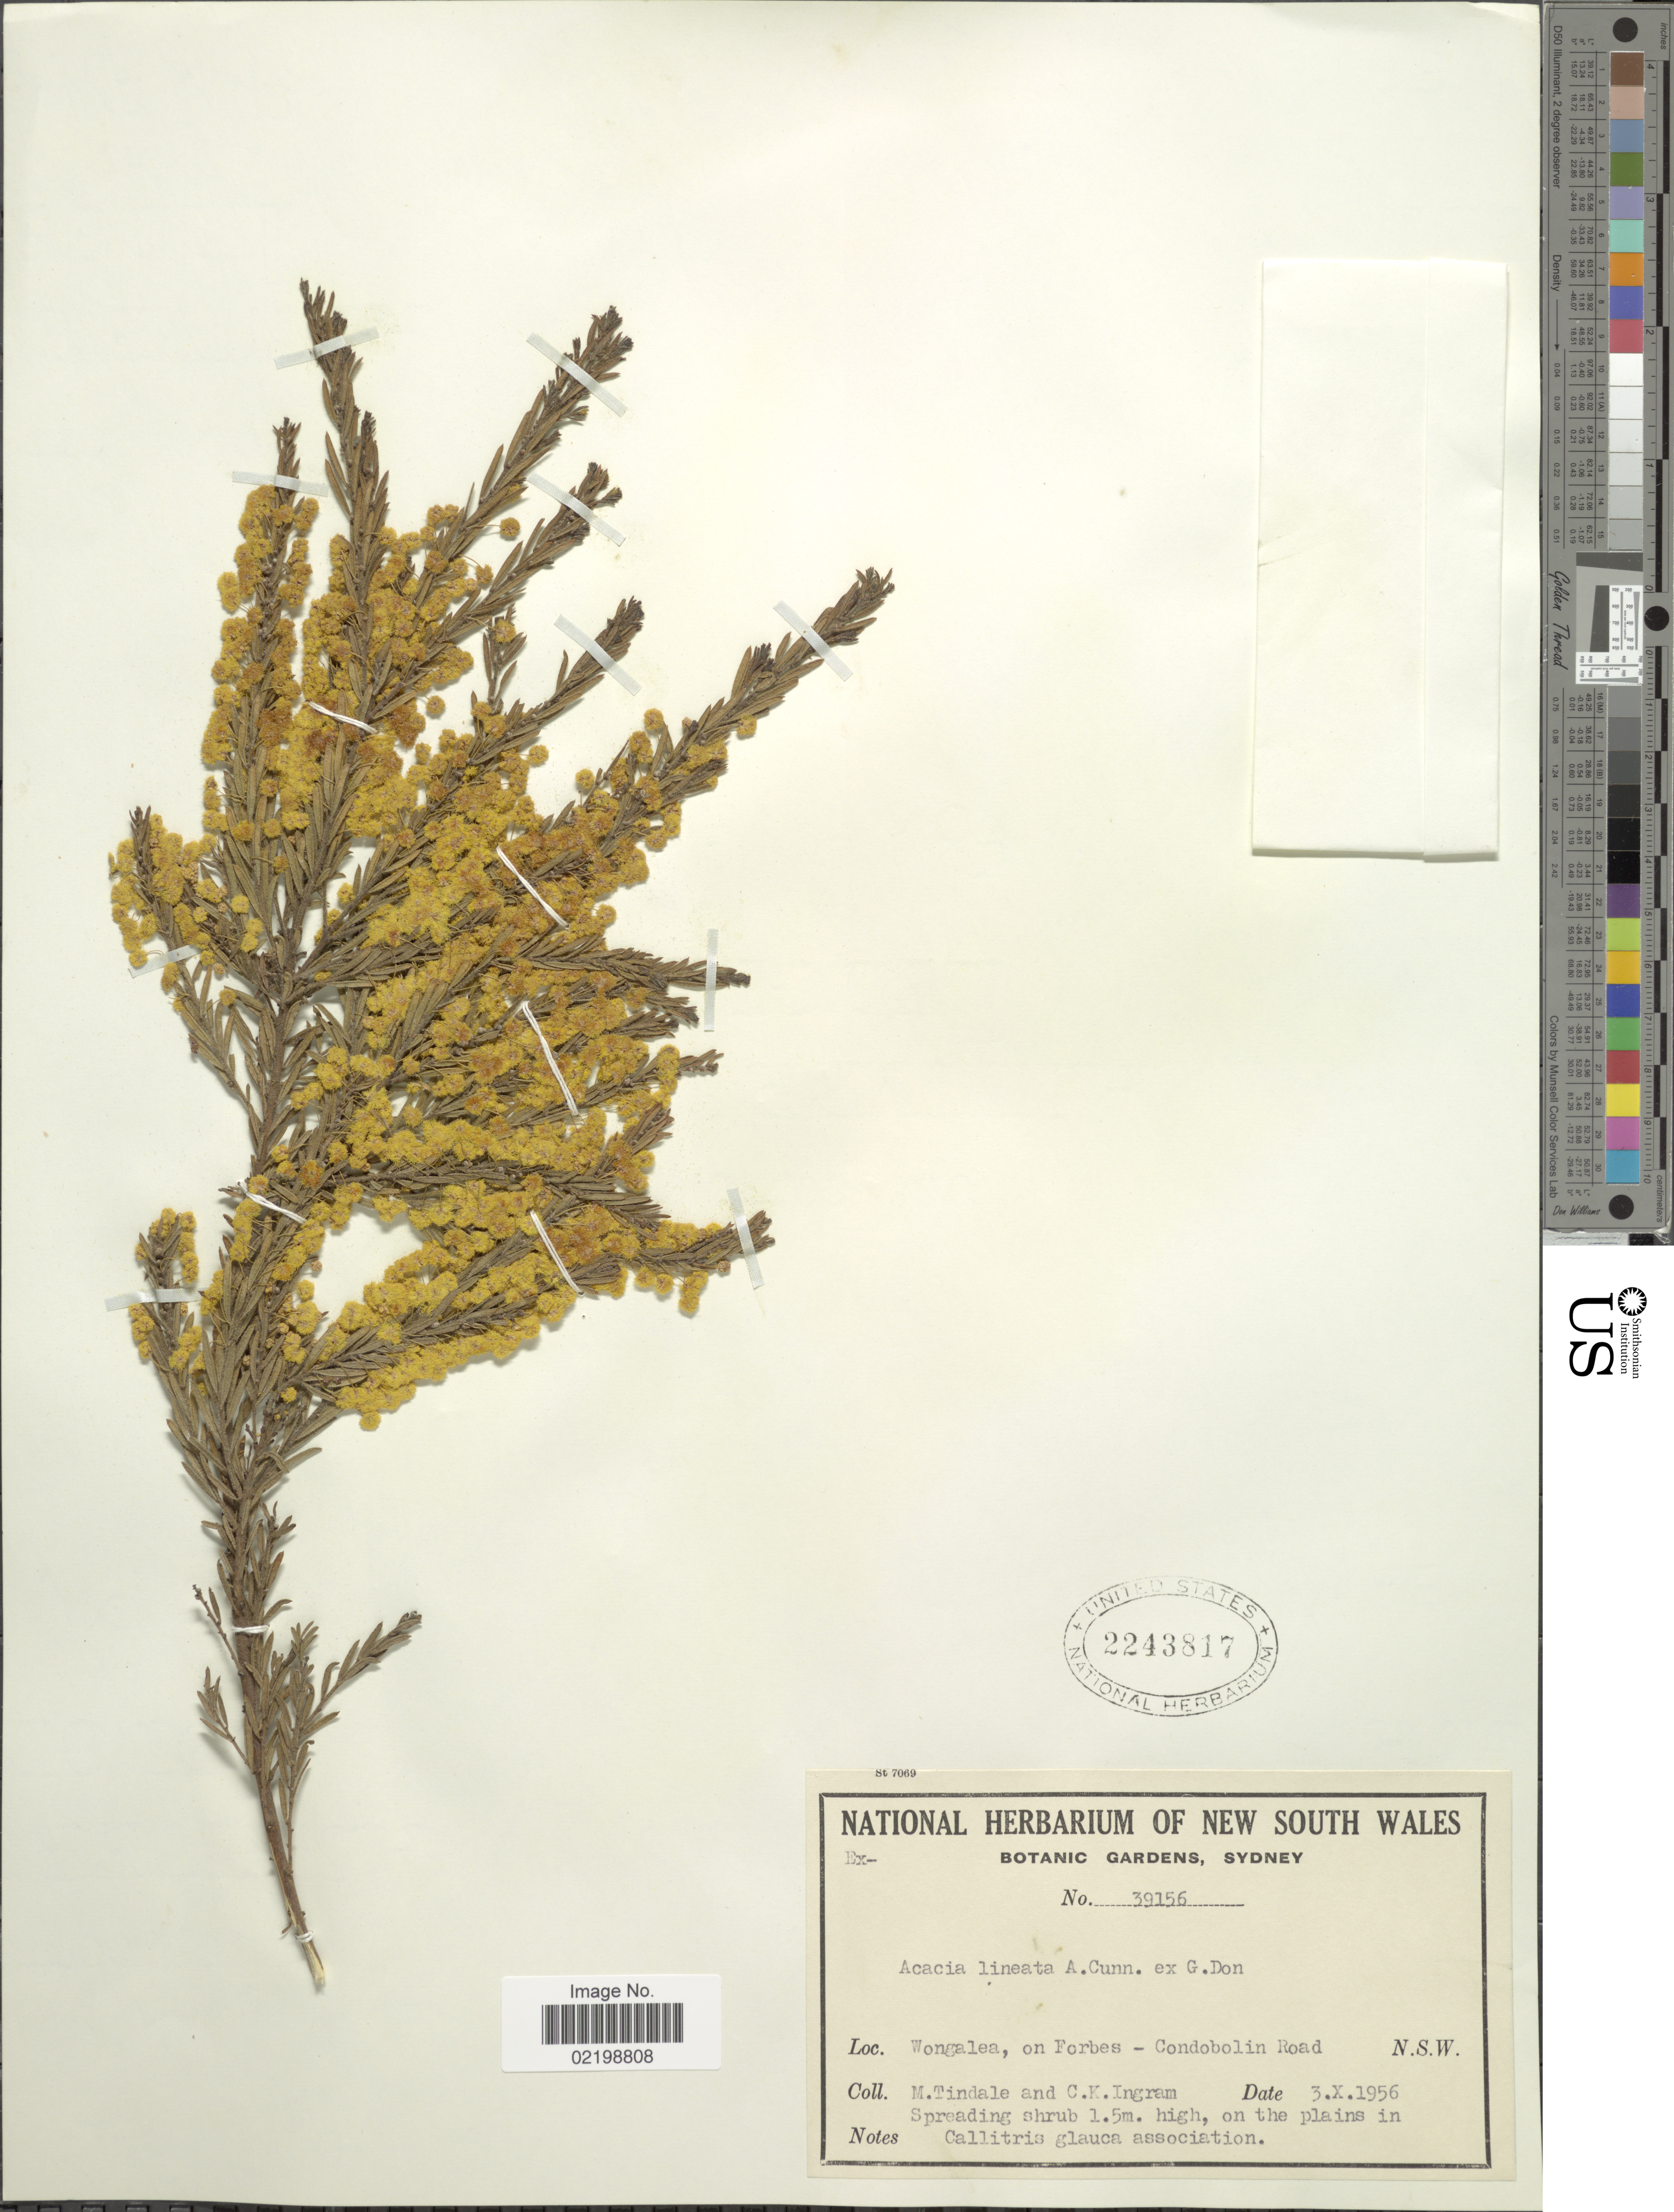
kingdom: Plantae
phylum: Tracheophyta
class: Magnoliopsida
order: Fabales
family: Fabaceae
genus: Acacia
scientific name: Acacia lineata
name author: G. Don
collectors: M. D. Tindale & C. Ingram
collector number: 39156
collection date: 1956-10-03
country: Australia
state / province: New South Wales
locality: Wongalea, on Forbes - Condoblin Road, N.W.S.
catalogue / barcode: US 2243817